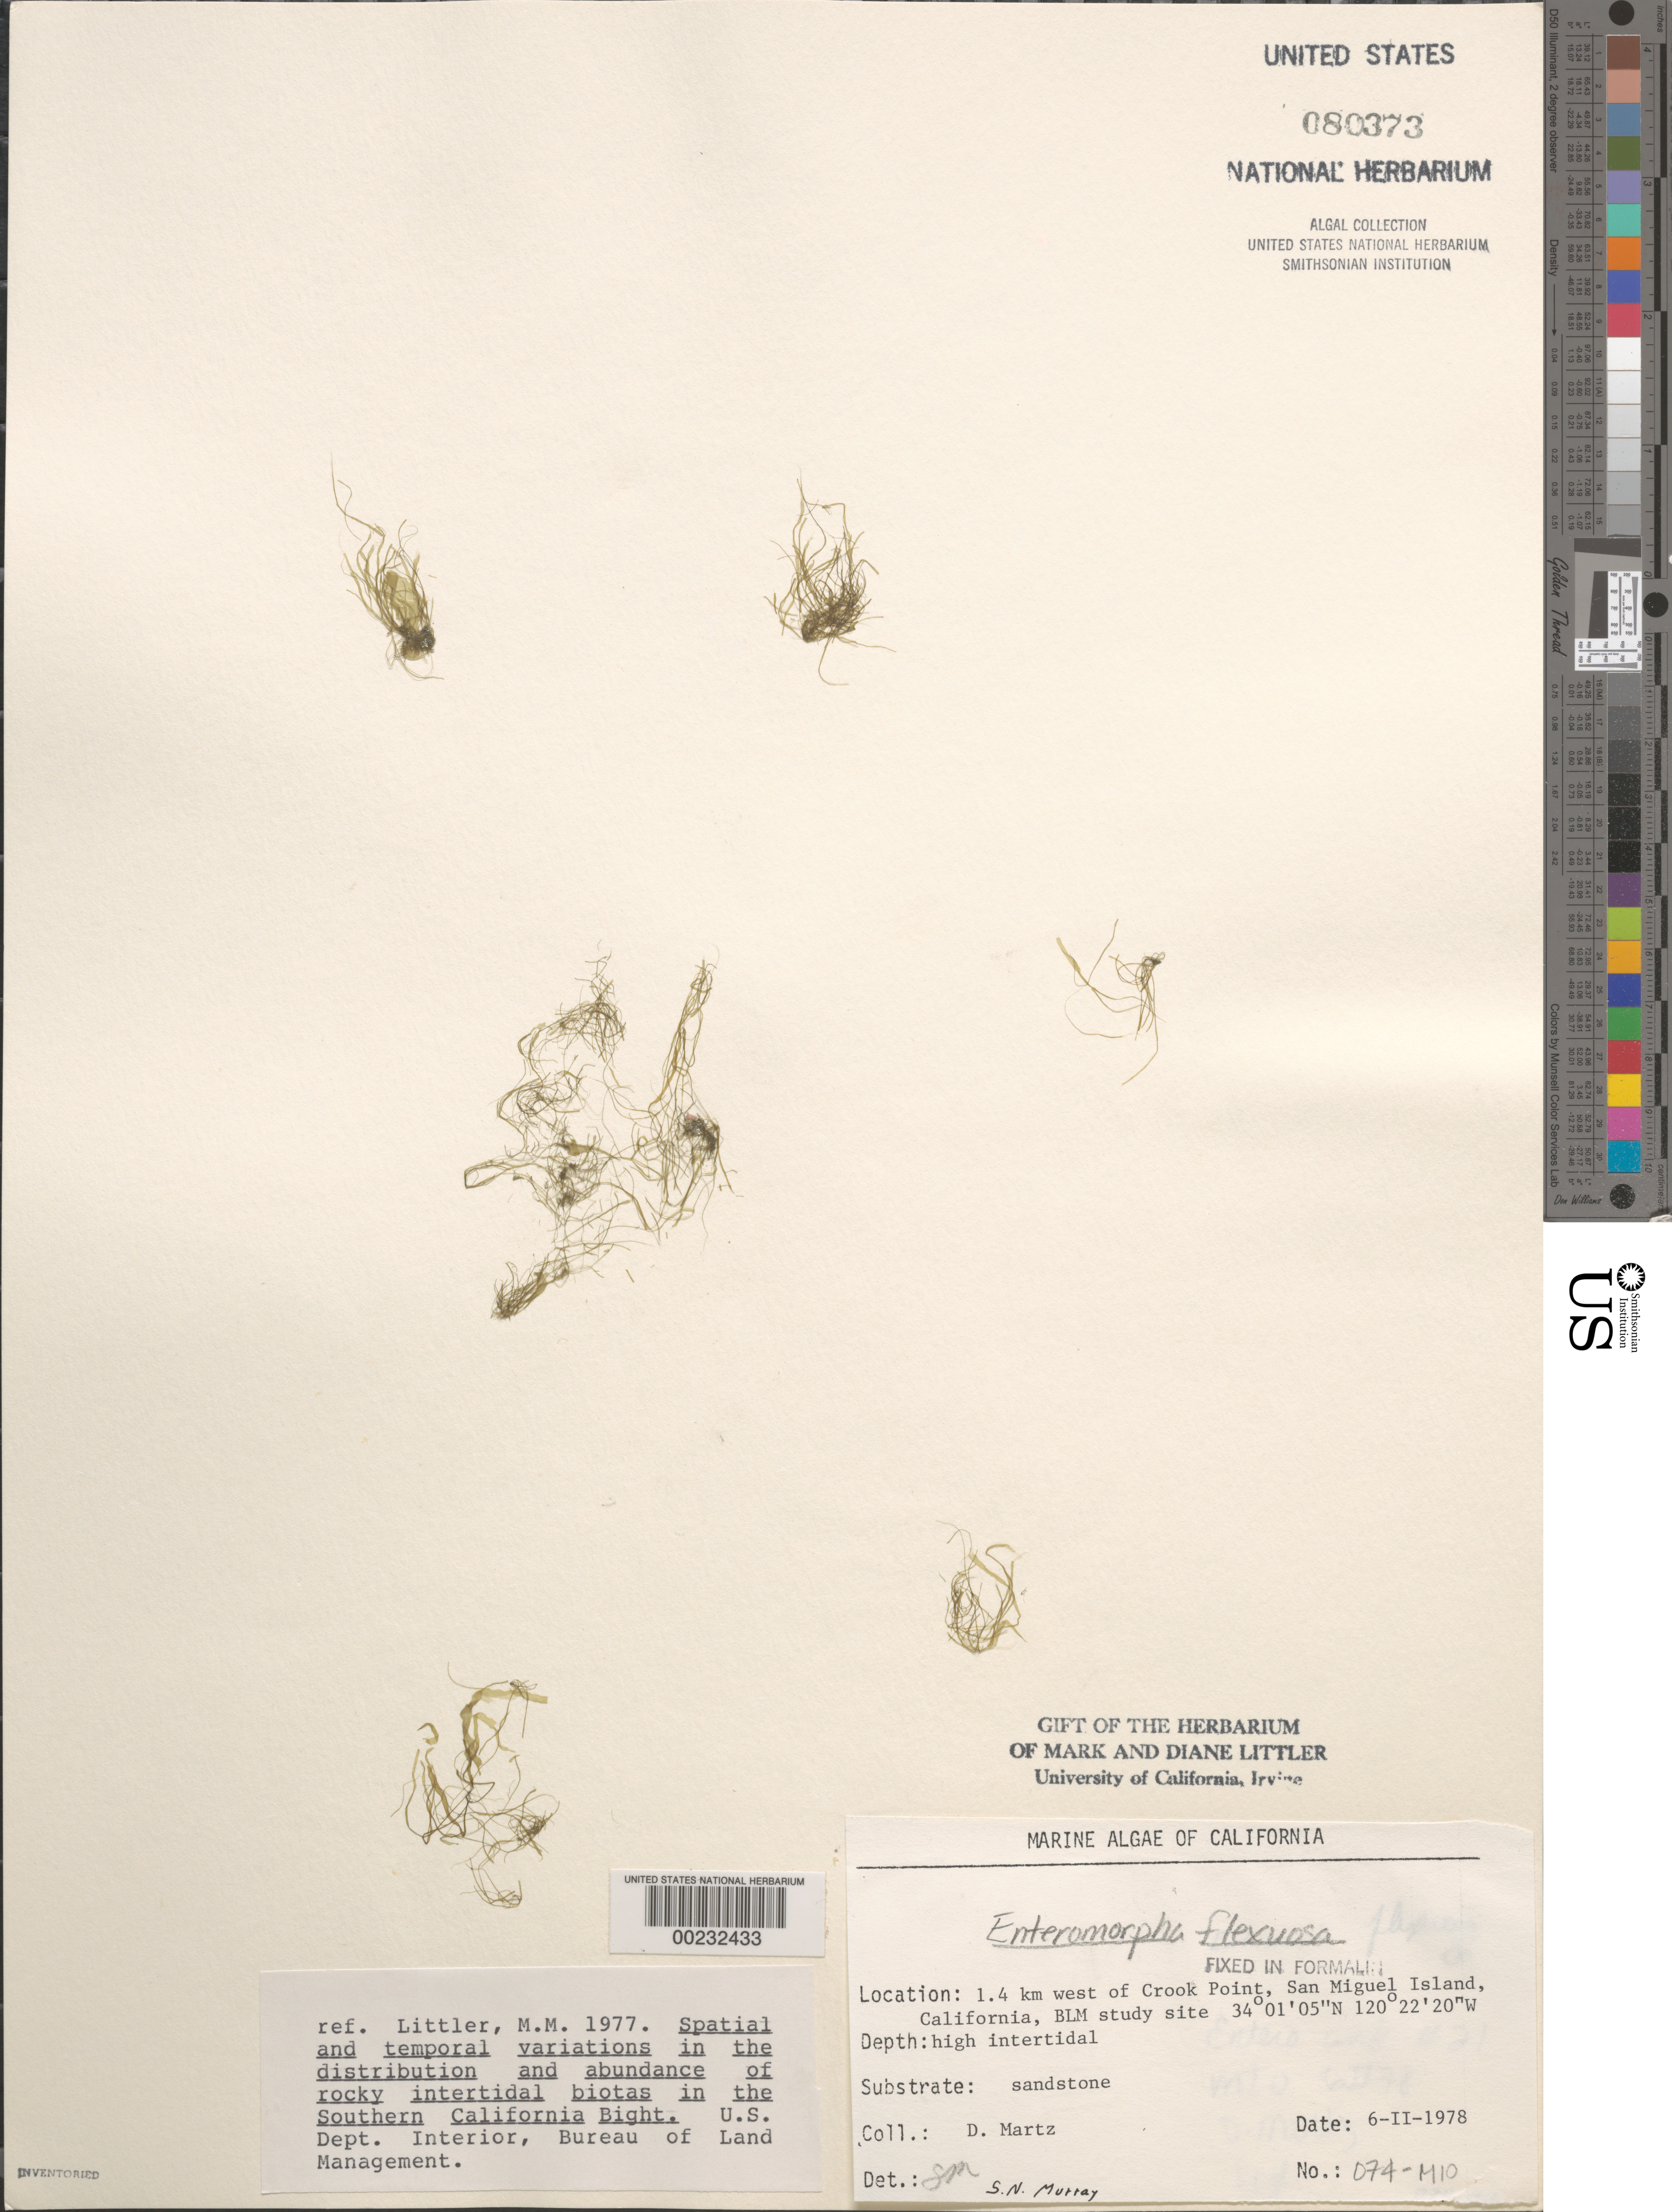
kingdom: Plantae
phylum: Chlorophyta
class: Ulvophyceae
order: Ulvales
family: Ulvaceae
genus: Ulva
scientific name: Ulva flexuosa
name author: Wulfen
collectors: D. Martz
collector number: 074-mio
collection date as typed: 06 Feb 1978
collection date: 1978-02-06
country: United States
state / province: California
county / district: Santa Barbara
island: San Miguel Island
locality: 1.4 km north of Crook Point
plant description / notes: BLM-SOCALBIGHT Rocky Intertidal Survey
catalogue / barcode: US 80373